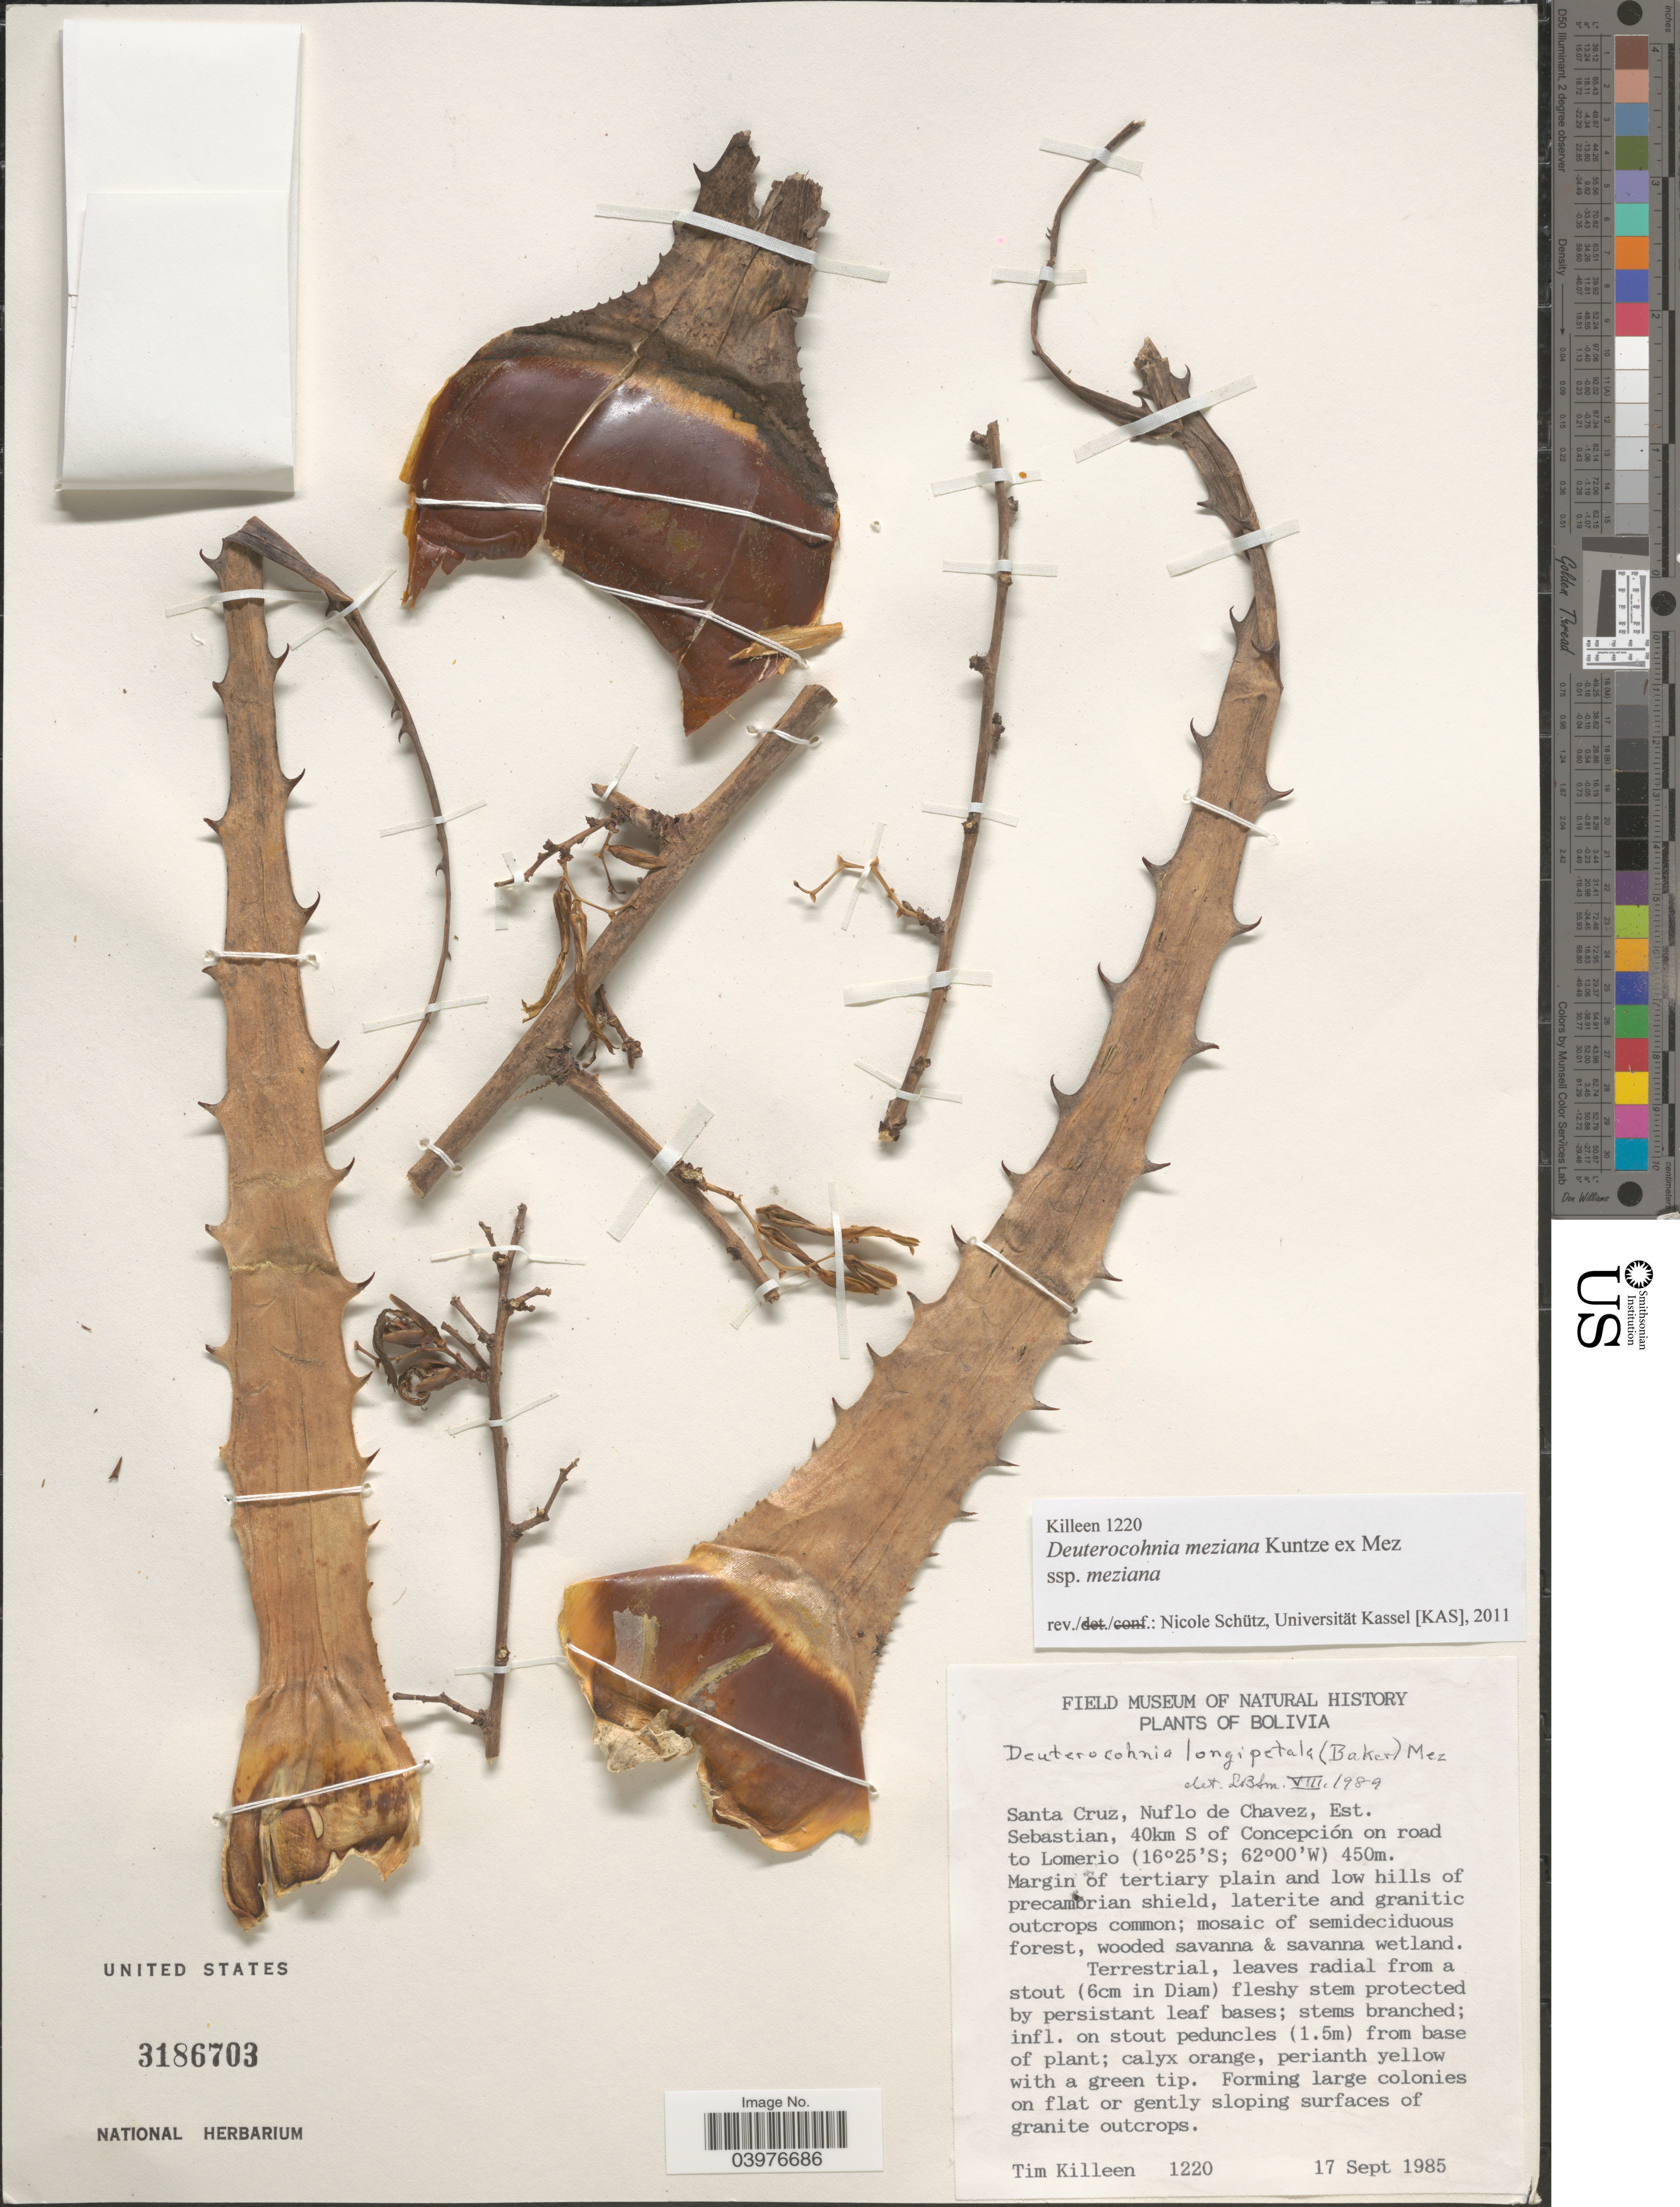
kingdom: Plantae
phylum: Tracheophyta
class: Liliopsida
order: Poales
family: Bromeliaceae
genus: Deuterocohnia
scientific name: Deuterocohnia meziana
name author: Kuntze ex Mez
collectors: T. J. Killeen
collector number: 1220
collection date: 1985-09-17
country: Bolivia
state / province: Santa Cruz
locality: Nuflo de Chavez, Est, Sebastian, 40km S of Concepción on road to Lomerio.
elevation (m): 450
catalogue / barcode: US 3186703